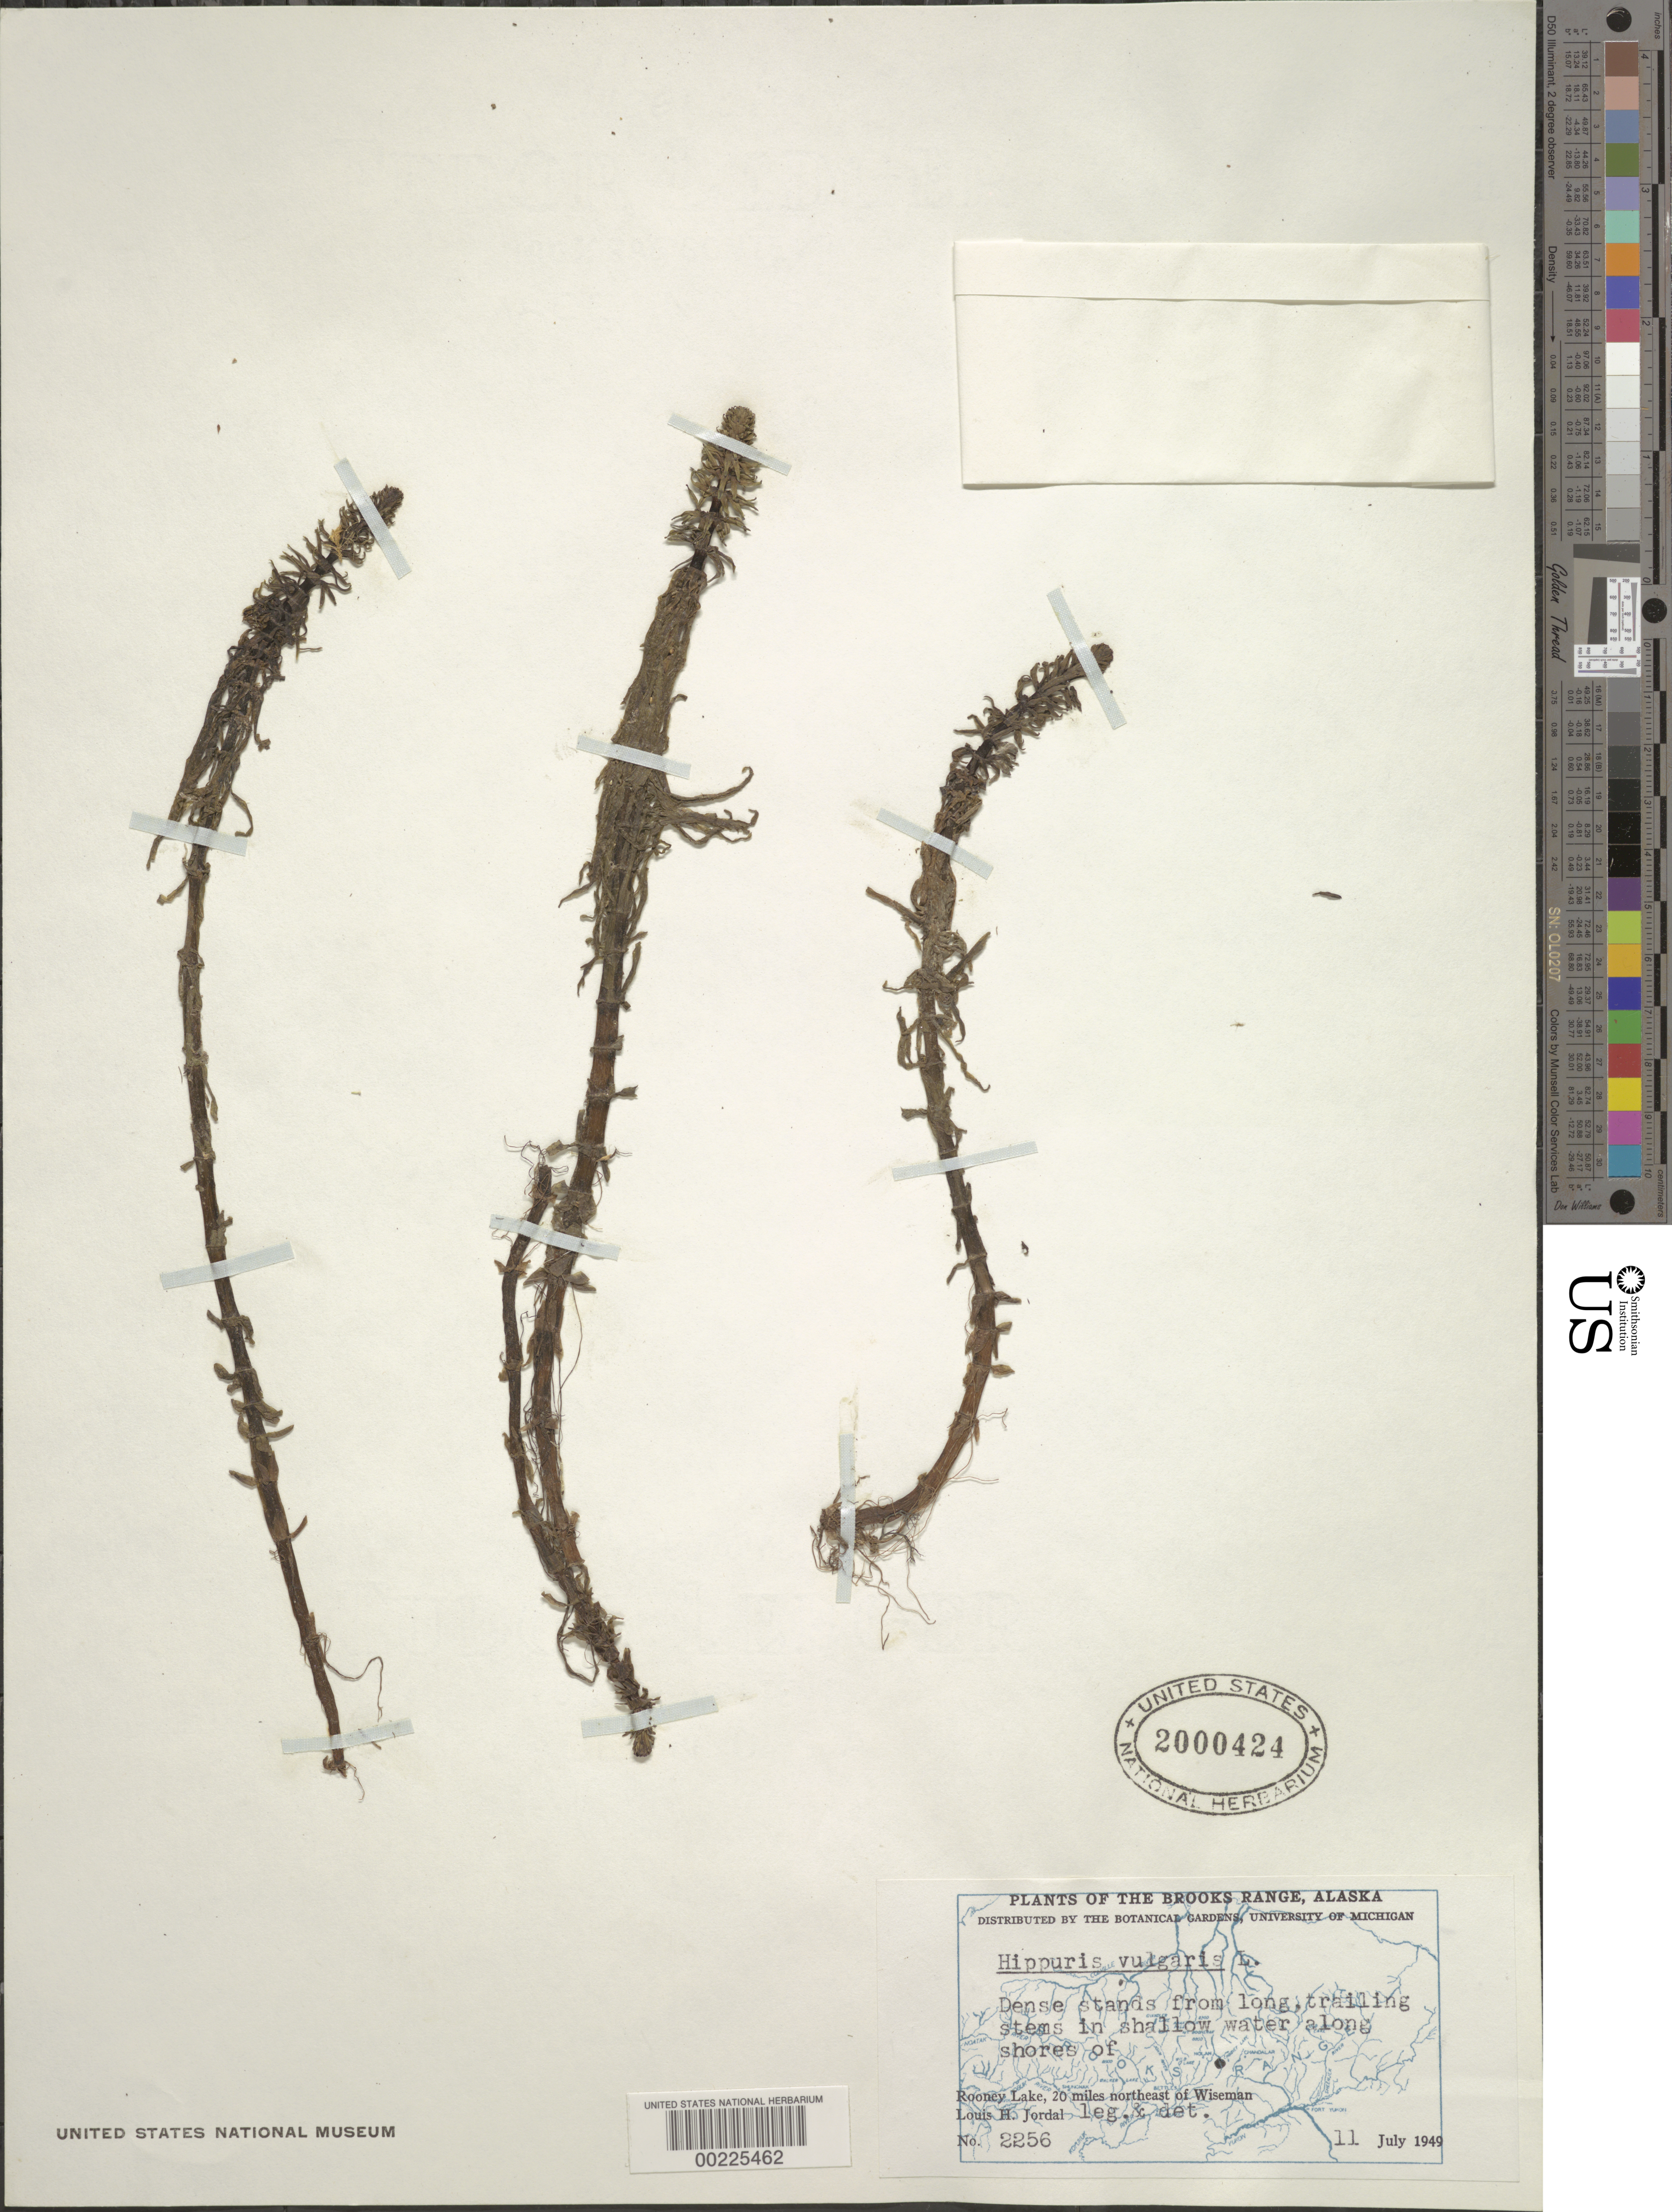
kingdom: Plantae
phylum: Tracheophyta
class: Magnoliopsida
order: Lamiales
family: Plantaginaceae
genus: Hippuris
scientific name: Hippuris vulgaris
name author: L.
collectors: L. Jordal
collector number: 2256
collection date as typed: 11 Jul 1949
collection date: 1949-07-11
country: United States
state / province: Alaska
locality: Rooney lake, 20 mi ne of wiseman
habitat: In shallow water along shores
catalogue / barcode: US 2000424